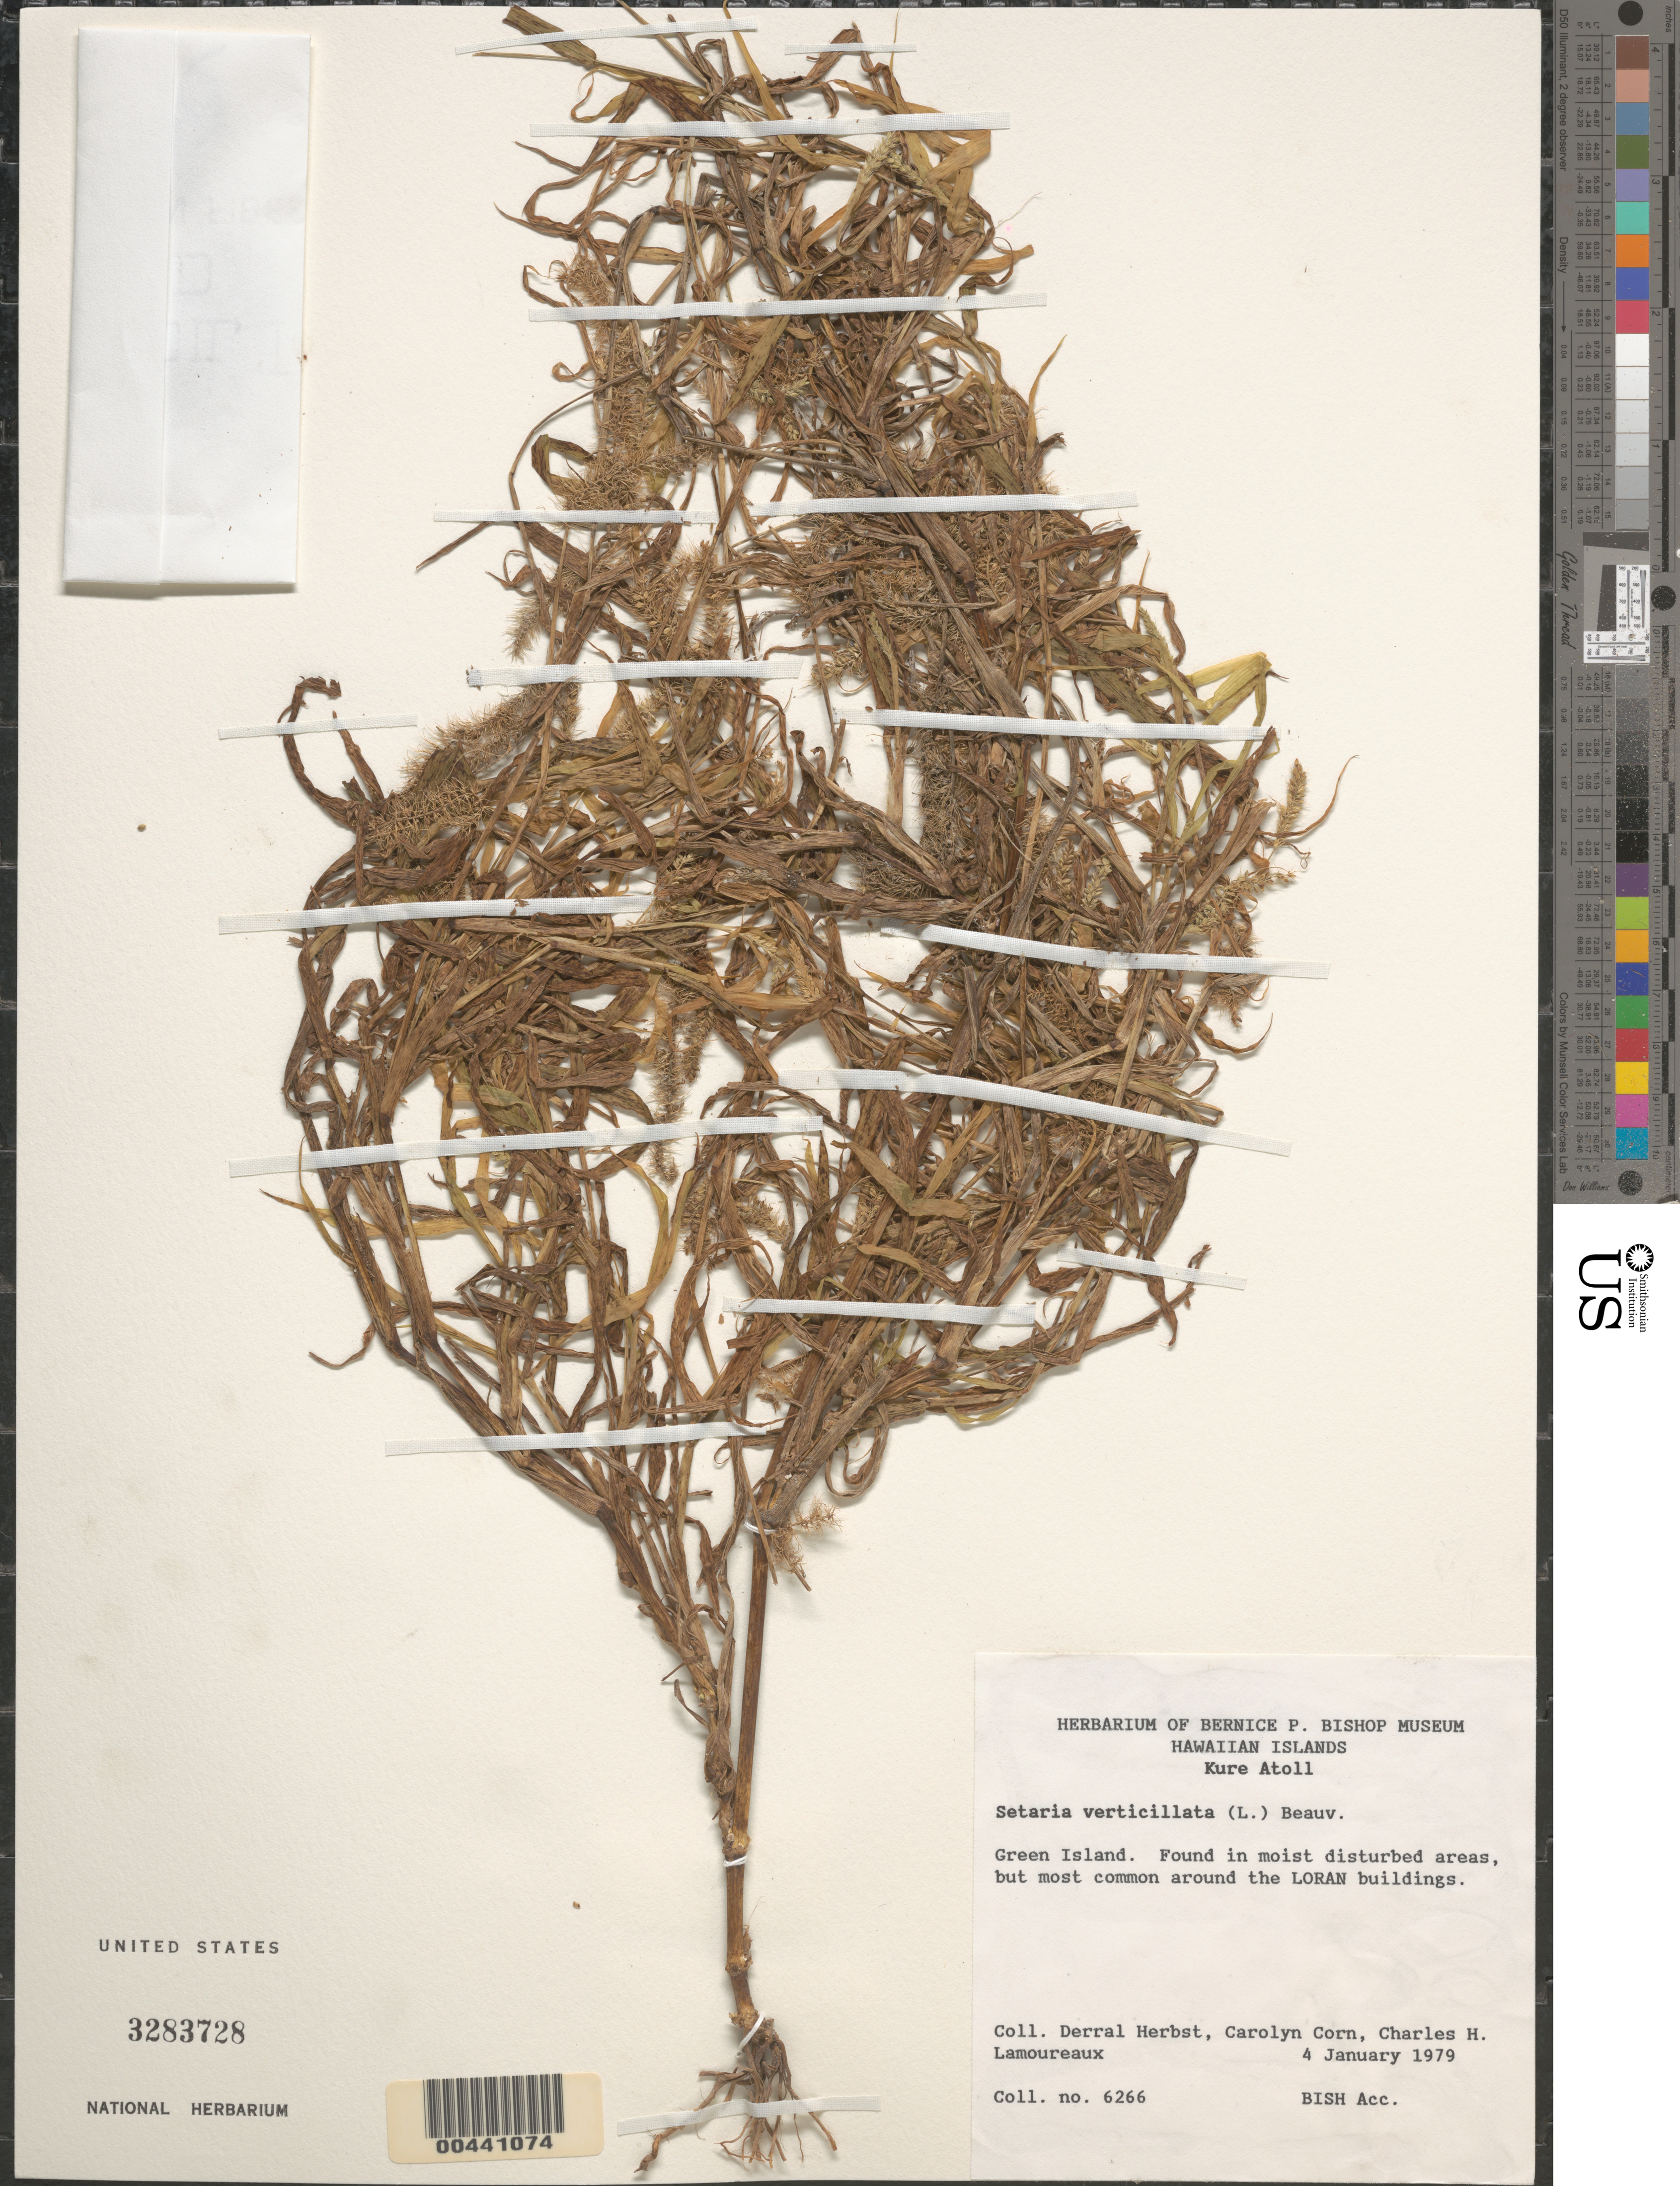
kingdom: Plantae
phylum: Tracheophyta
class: Liliopsida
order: Poales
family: Poaceae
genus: Setaria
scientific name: Setaria adhaerens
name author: (Forssk.) Chiov.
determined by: Wagner, W. L., (BOT), Smithsonian Institution - National Museum of Natural History (UNITED STATES)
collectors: D. R. Herbst, C. Corn & C. Lamoureaux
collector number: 6266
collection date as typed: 4 Jan 1979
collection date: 1979-01-04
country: United States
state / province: Hawaii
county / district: Honolulu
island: Kure Atoll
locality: Green Islet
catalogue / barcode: US 3283728